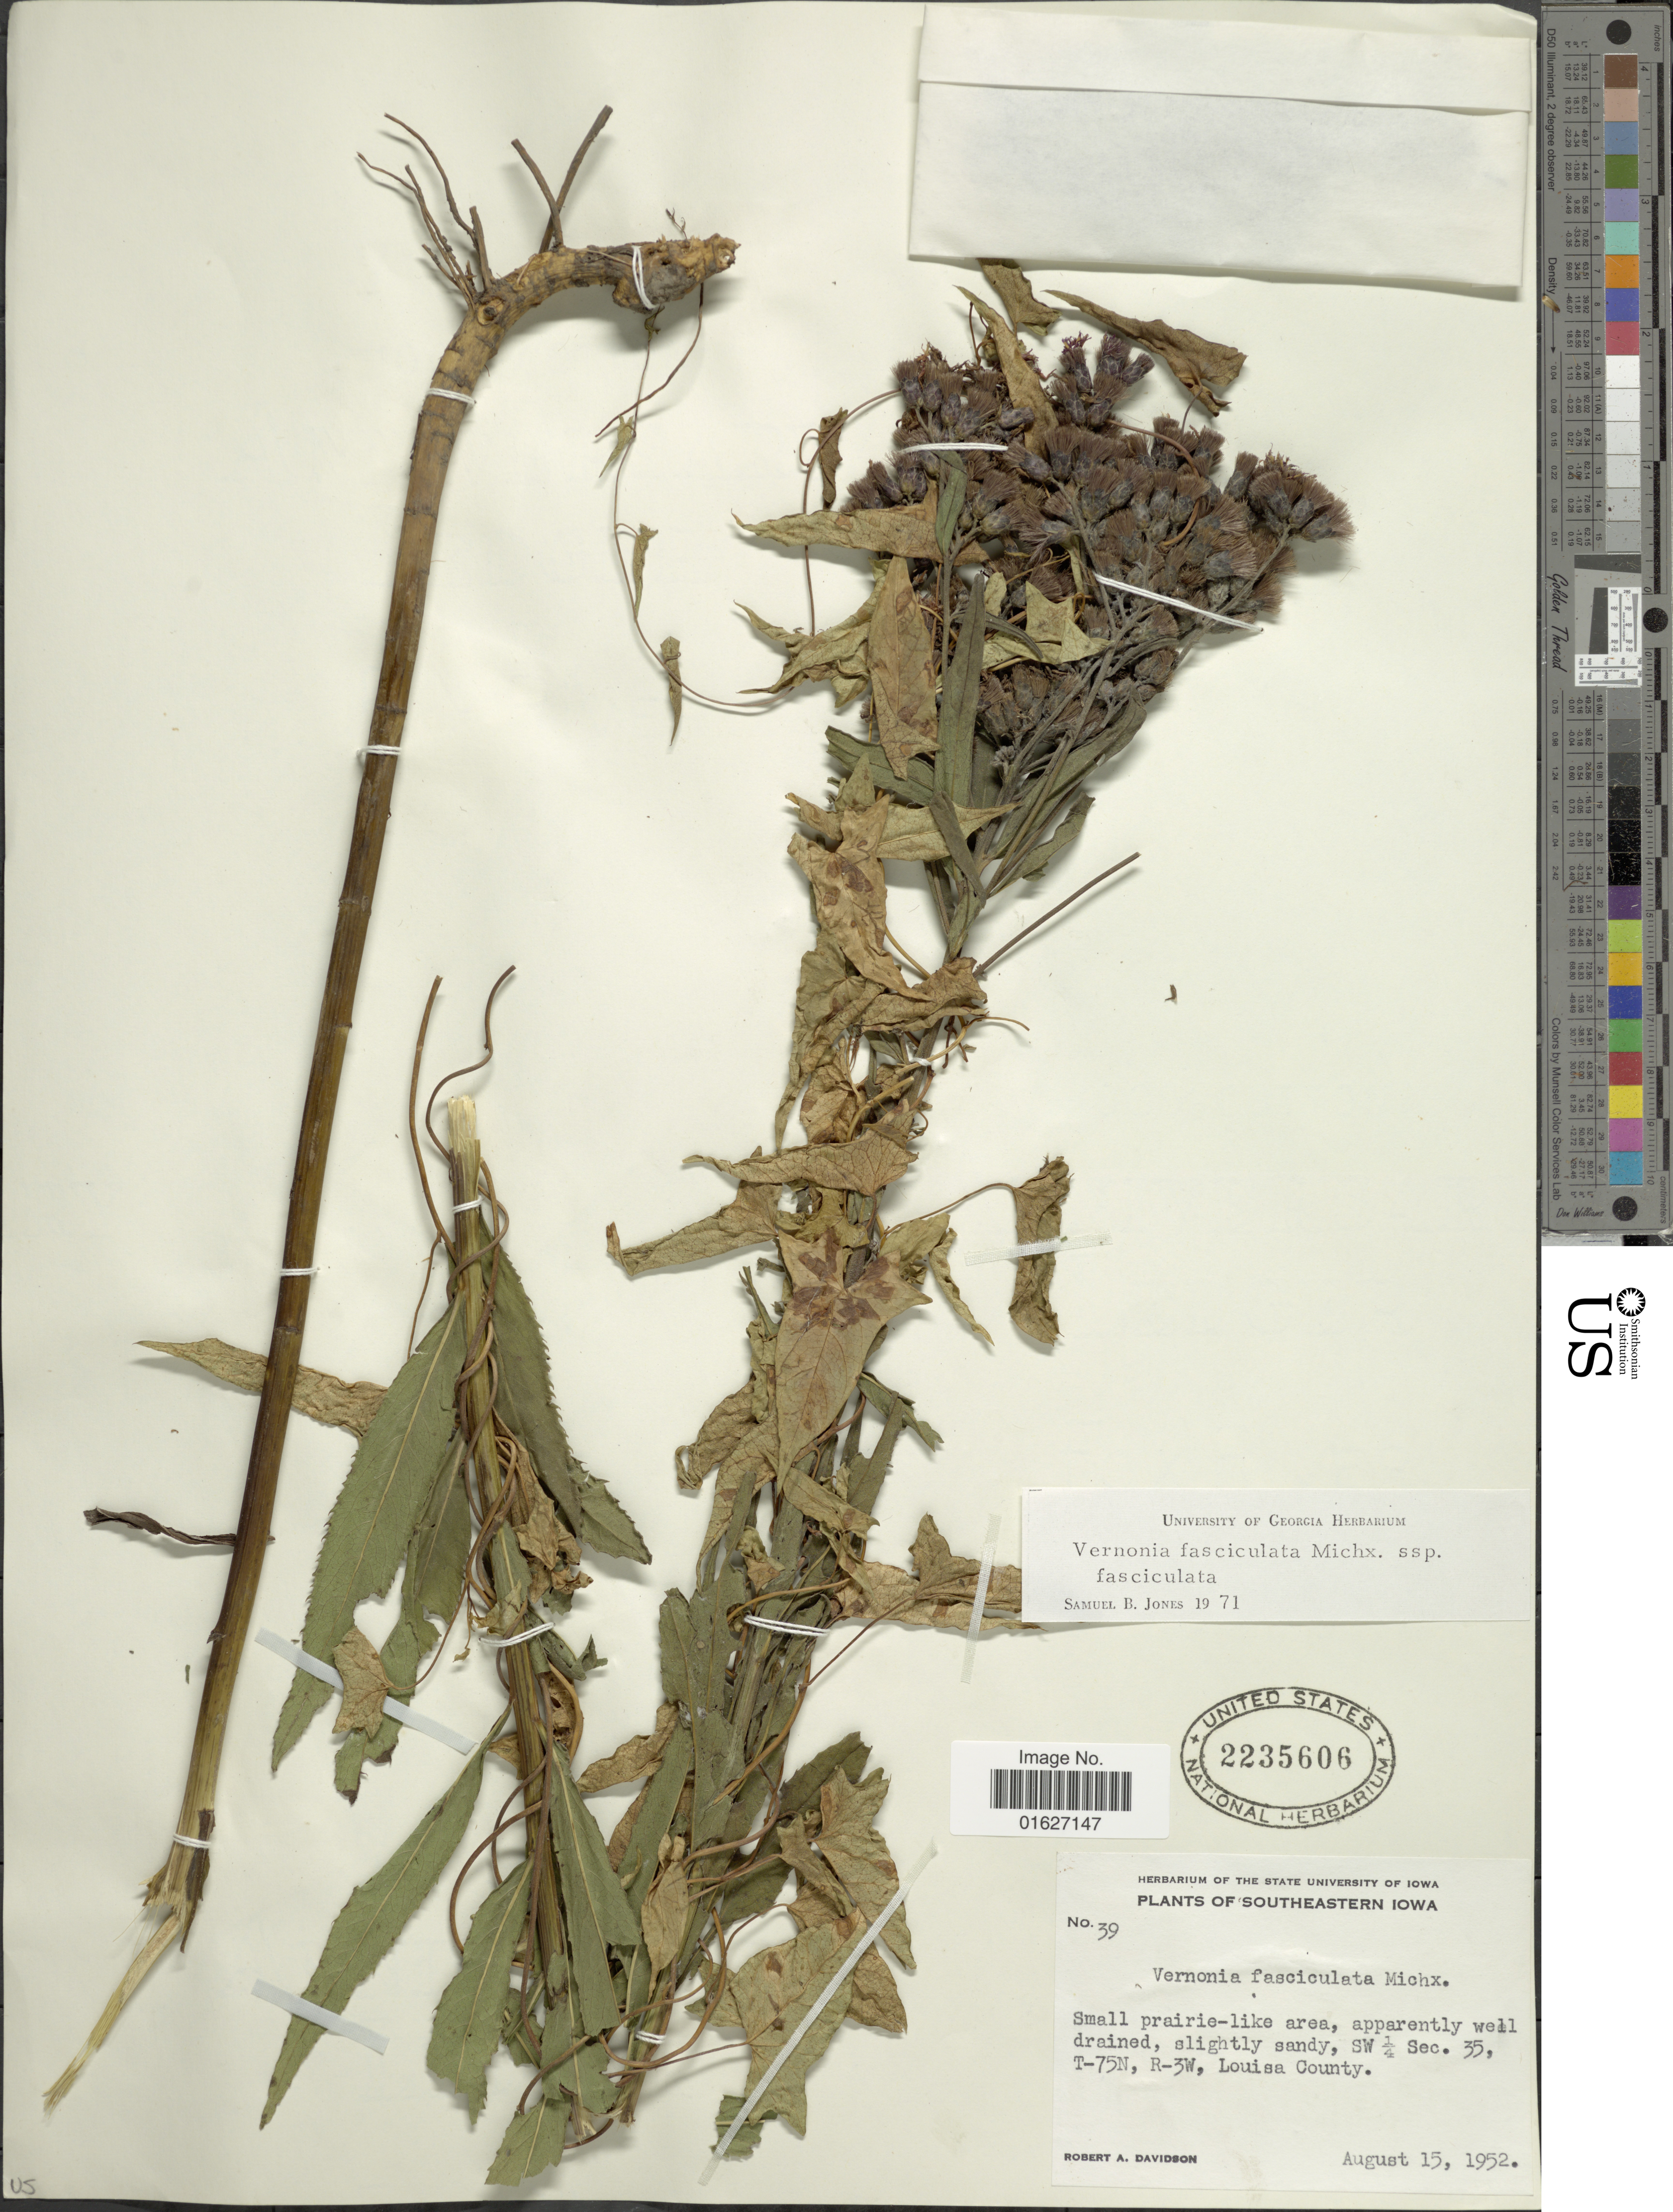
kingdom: Plantae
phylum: Tracheophyta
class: Magnoliopsida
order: Asterales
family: Asteraceae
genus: Vernonia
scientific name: Vernonia fasciculata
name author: Michx.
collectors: R. A. Davidson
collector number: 39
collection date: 1952-08-15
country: United States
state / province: Iowa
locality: Southeastern Iowa, small prairie-like area, apparently well draines, slightly sandy, SW 1/4 Sec. 35, T-75N, R-3W, Louisa County.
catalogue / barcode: US 2235606